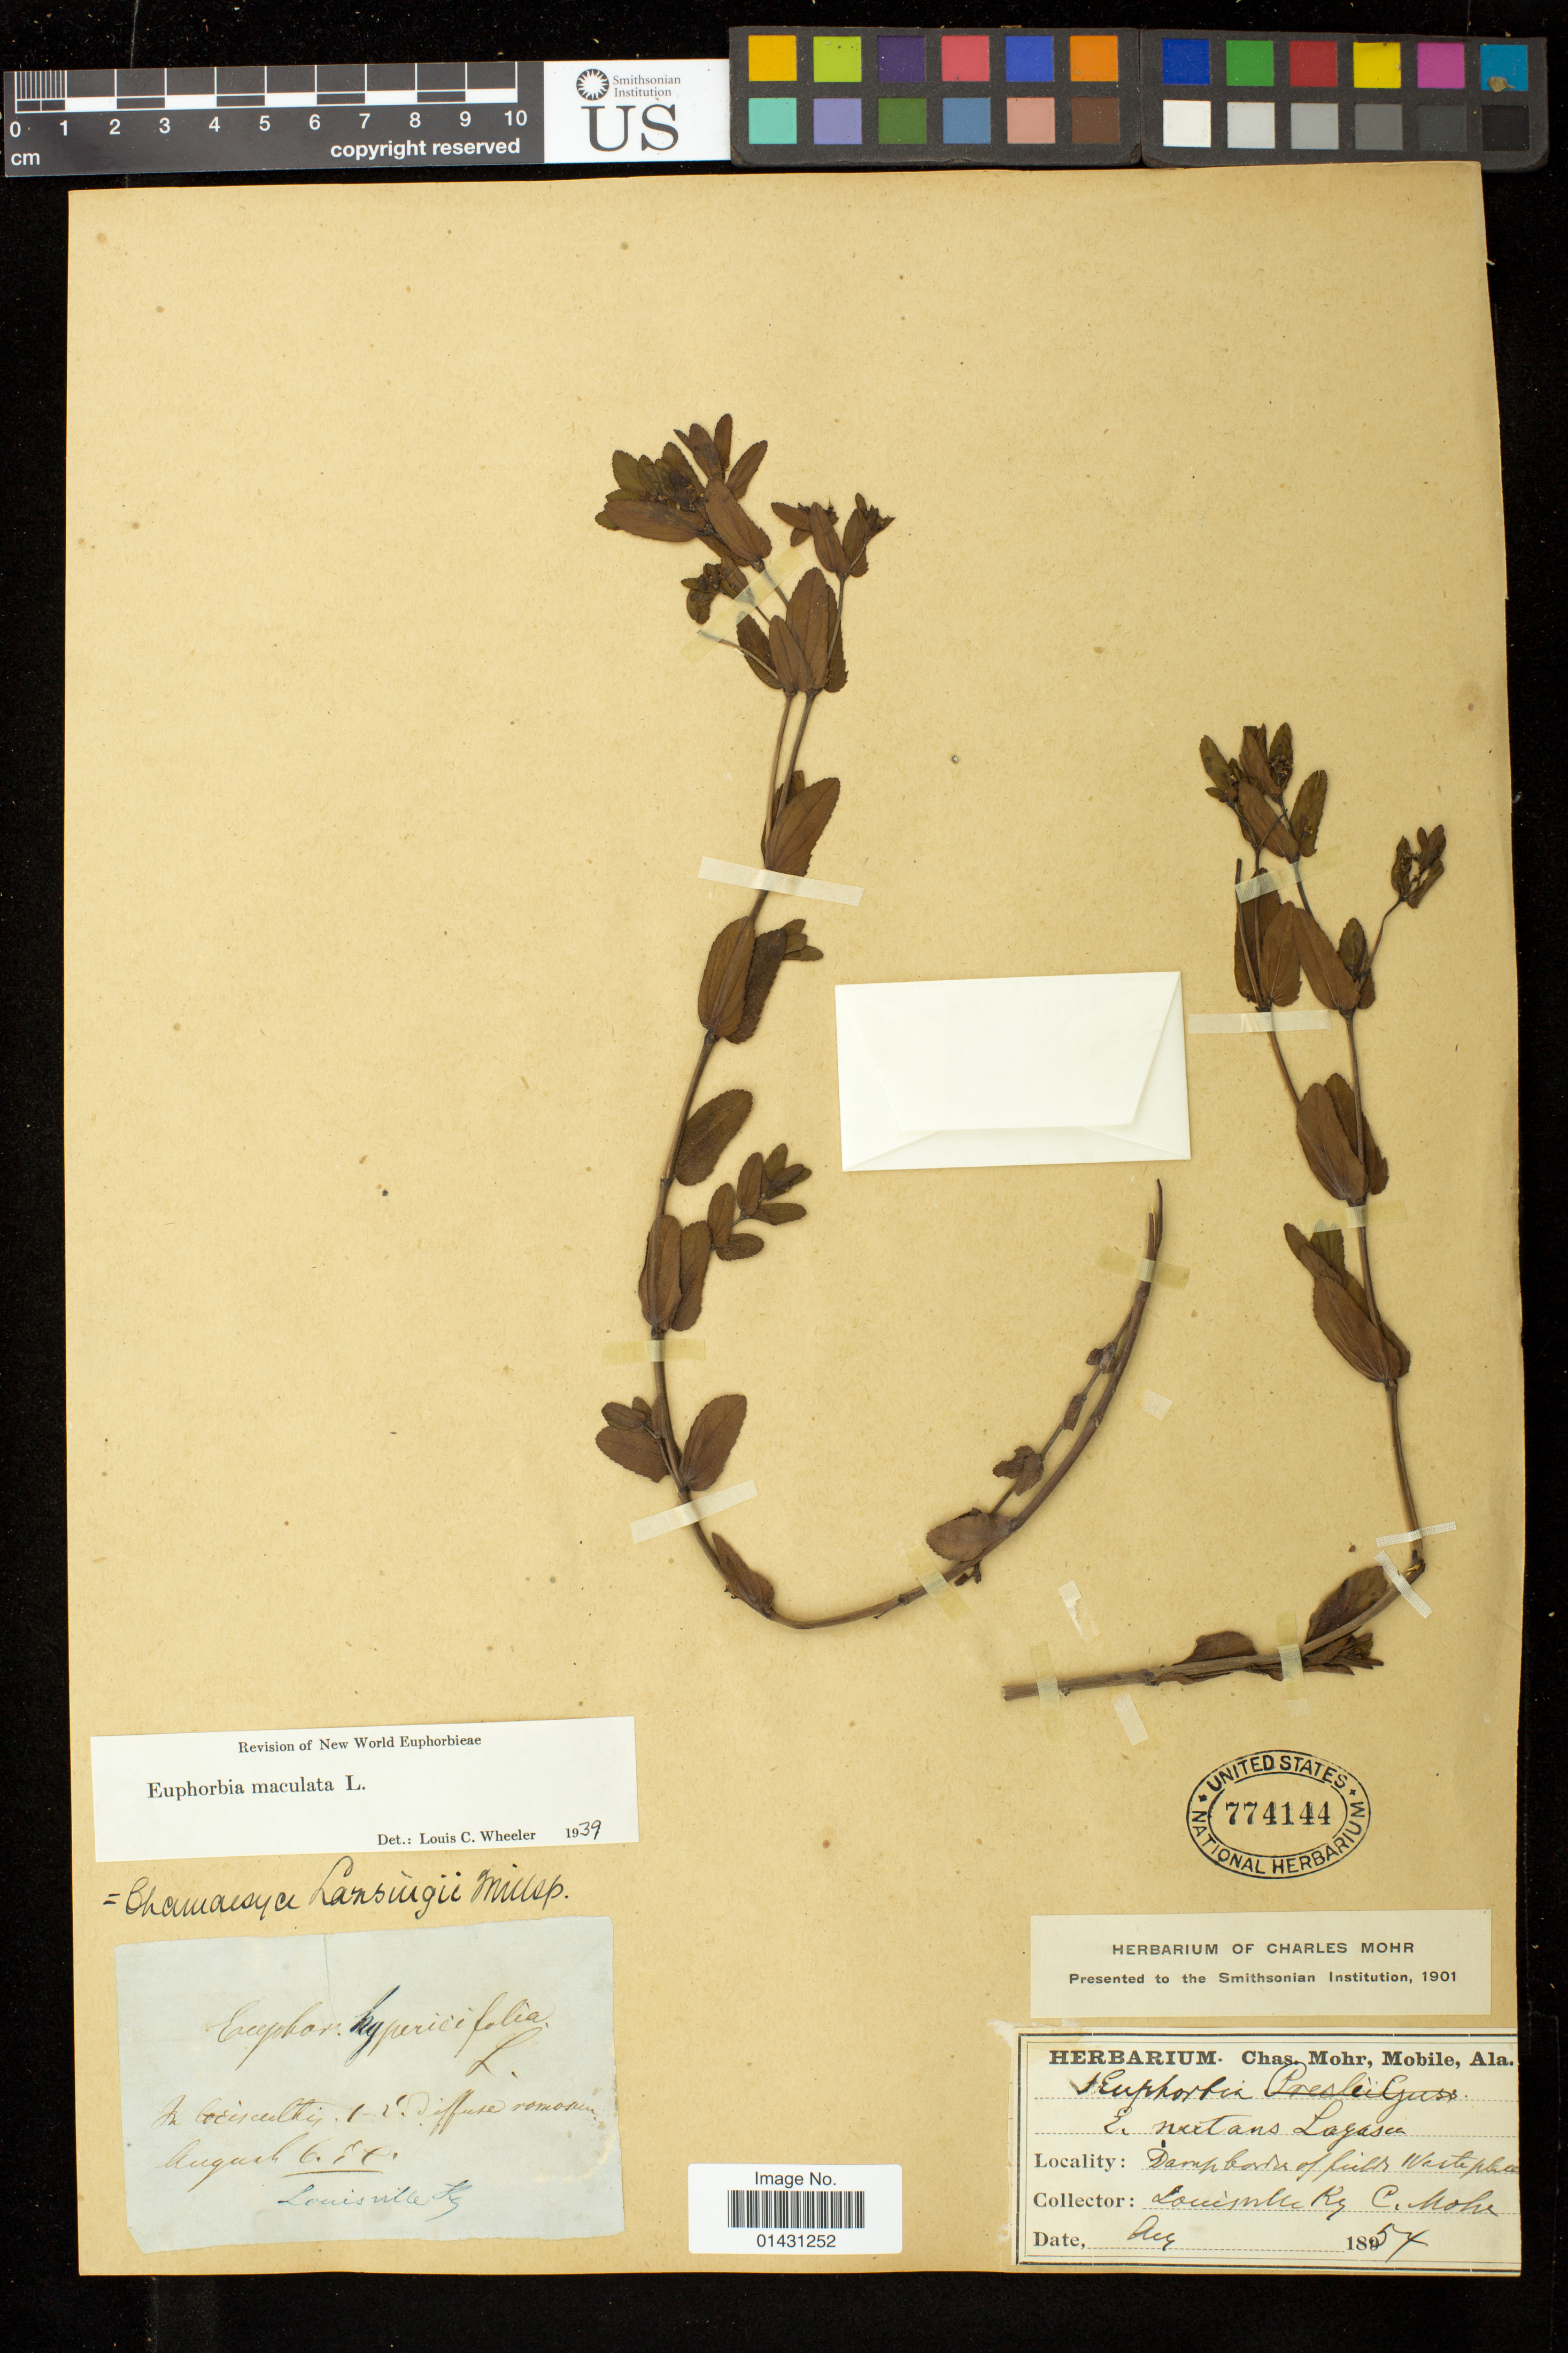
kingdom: Plantae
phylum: Tracheophyta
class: Magnoliopsida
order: Malpighiales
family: Euphorbiaceae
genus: Euphorbia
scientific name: Euphorbia maculata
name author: L.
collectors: C. T. Mohr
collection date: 1854-08-06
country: United States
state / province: Kentucky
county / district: Jefferson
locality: Louisville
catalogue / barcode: US 774144